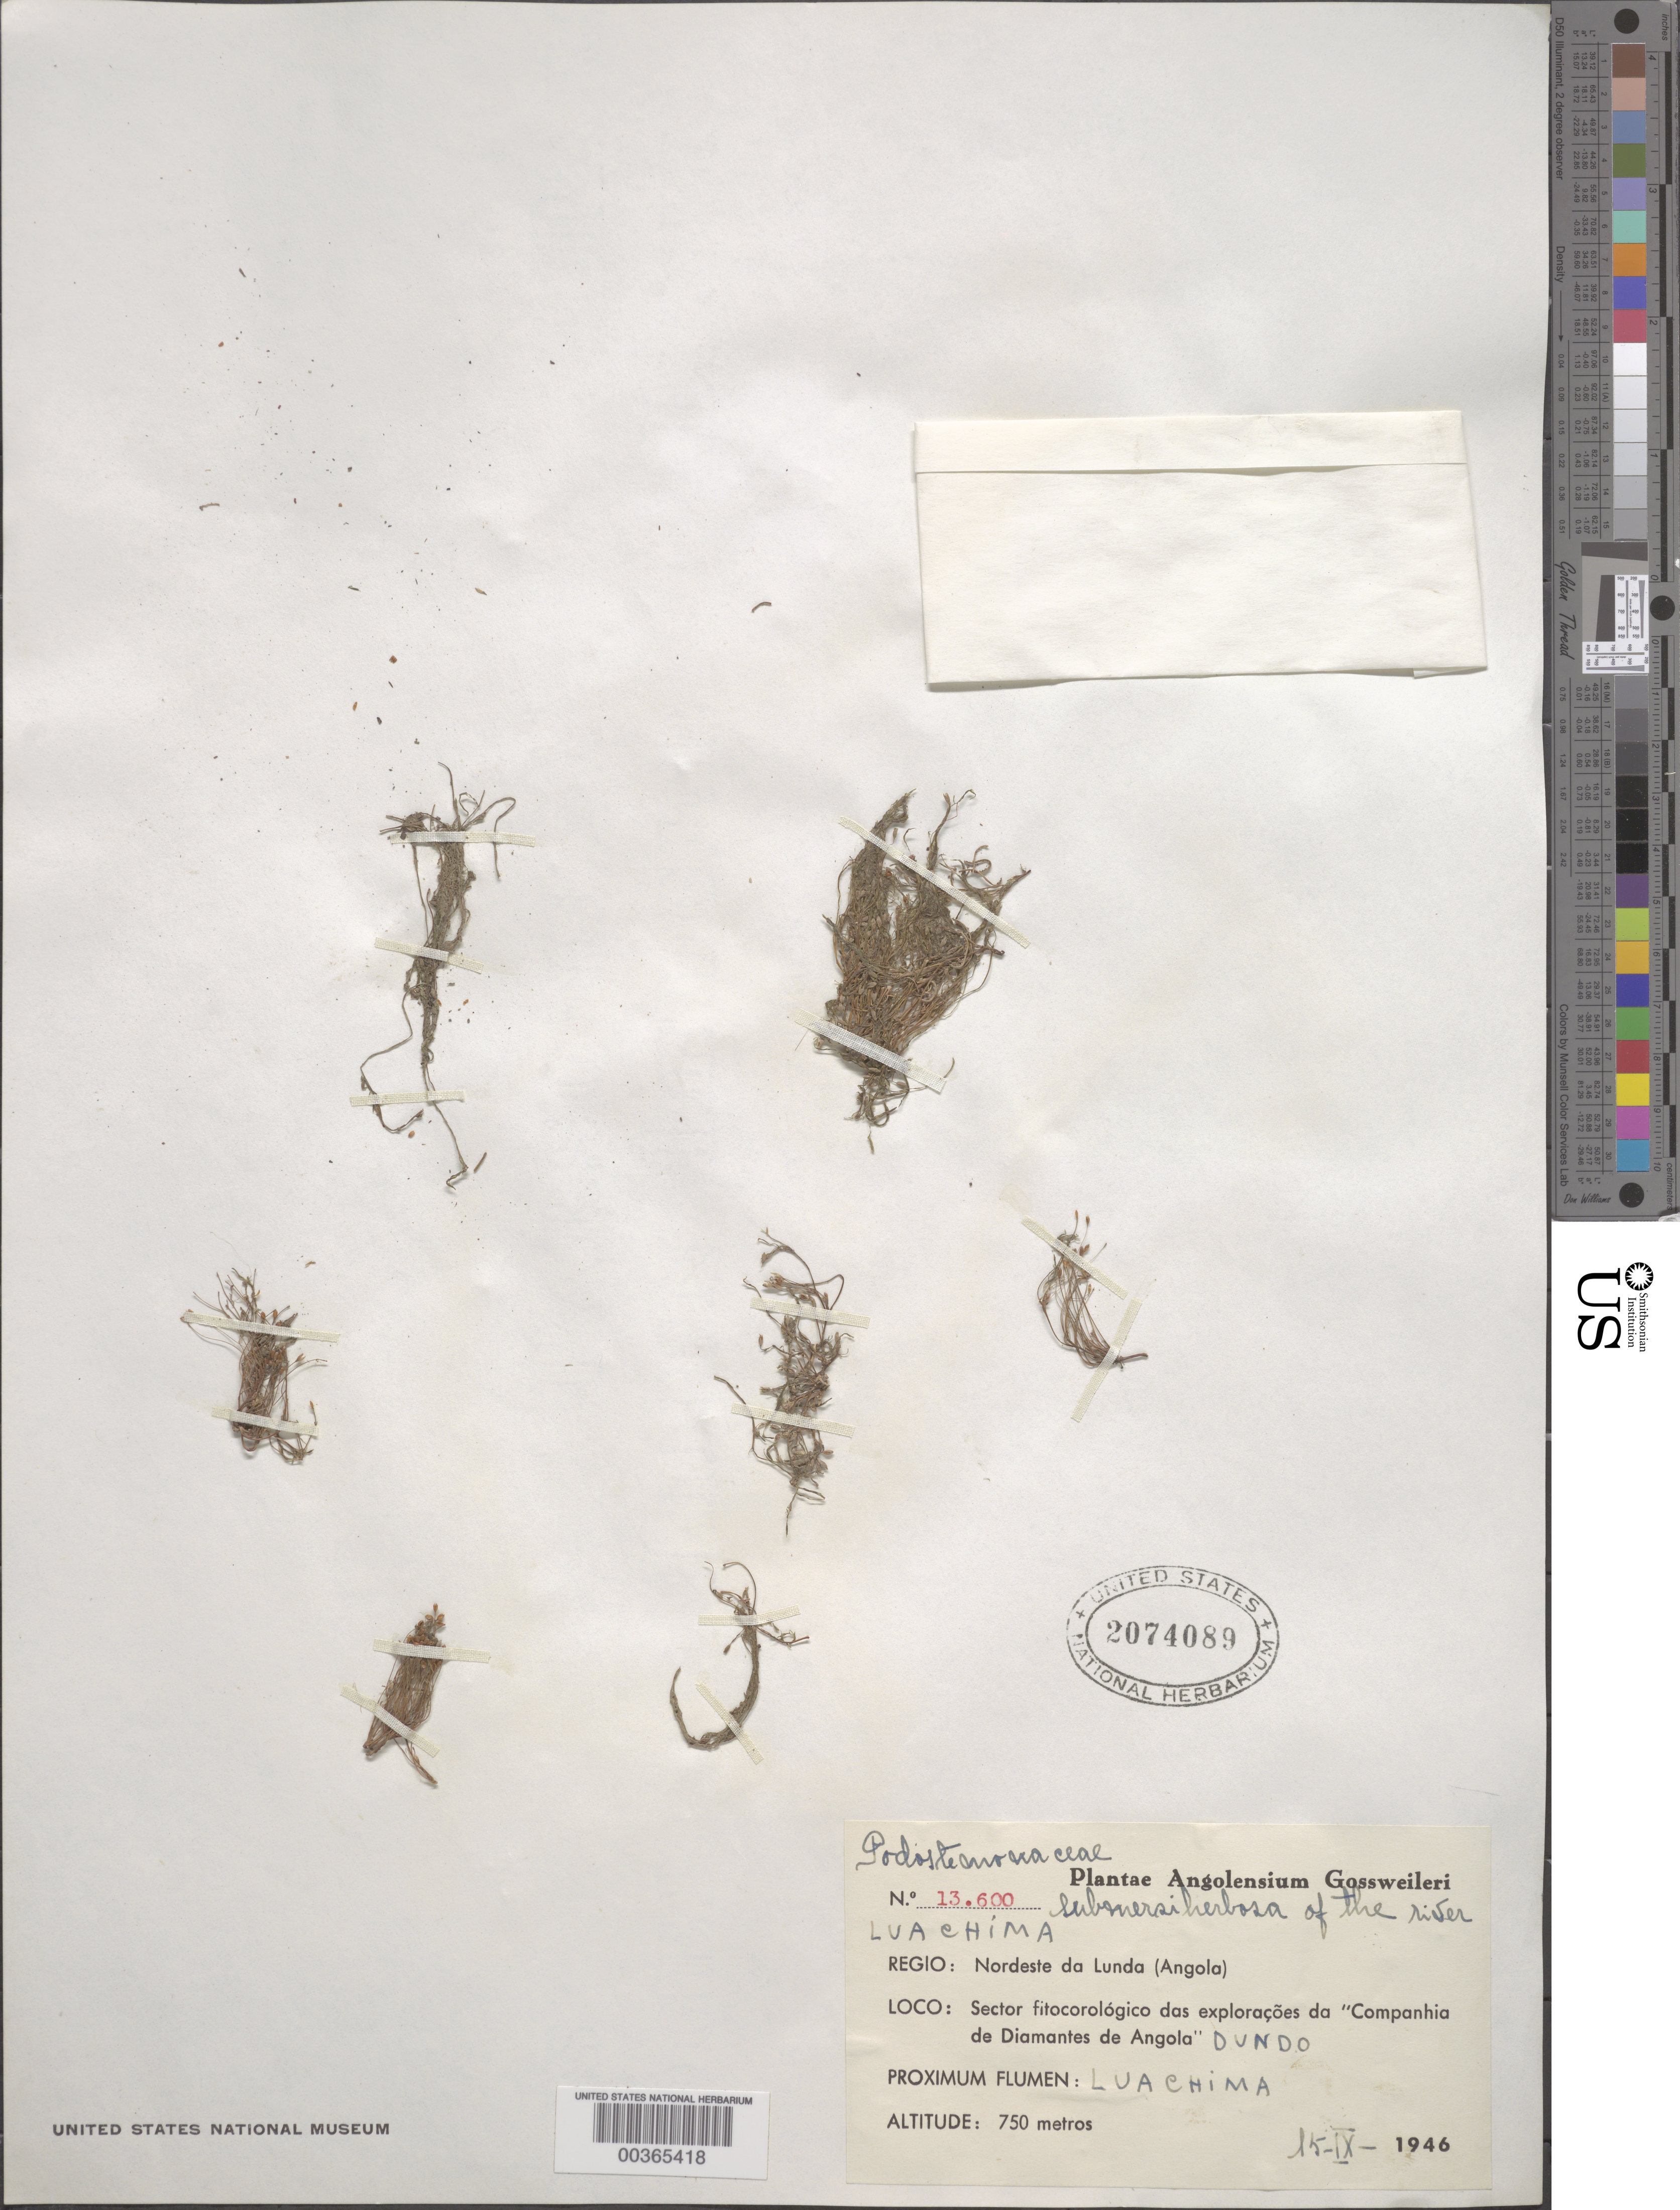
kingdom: Plantae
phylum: Tracheophyta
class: Magnoliopsida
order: Malpighiales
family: Podostemaceae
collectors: J. Gossweiler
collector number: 13600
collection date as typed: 15 Sep 1946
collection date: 1946-09-15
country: Angola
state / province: Lunda Norte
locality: Dundo, Luachimo River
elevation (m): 750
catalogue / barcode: US 2074089